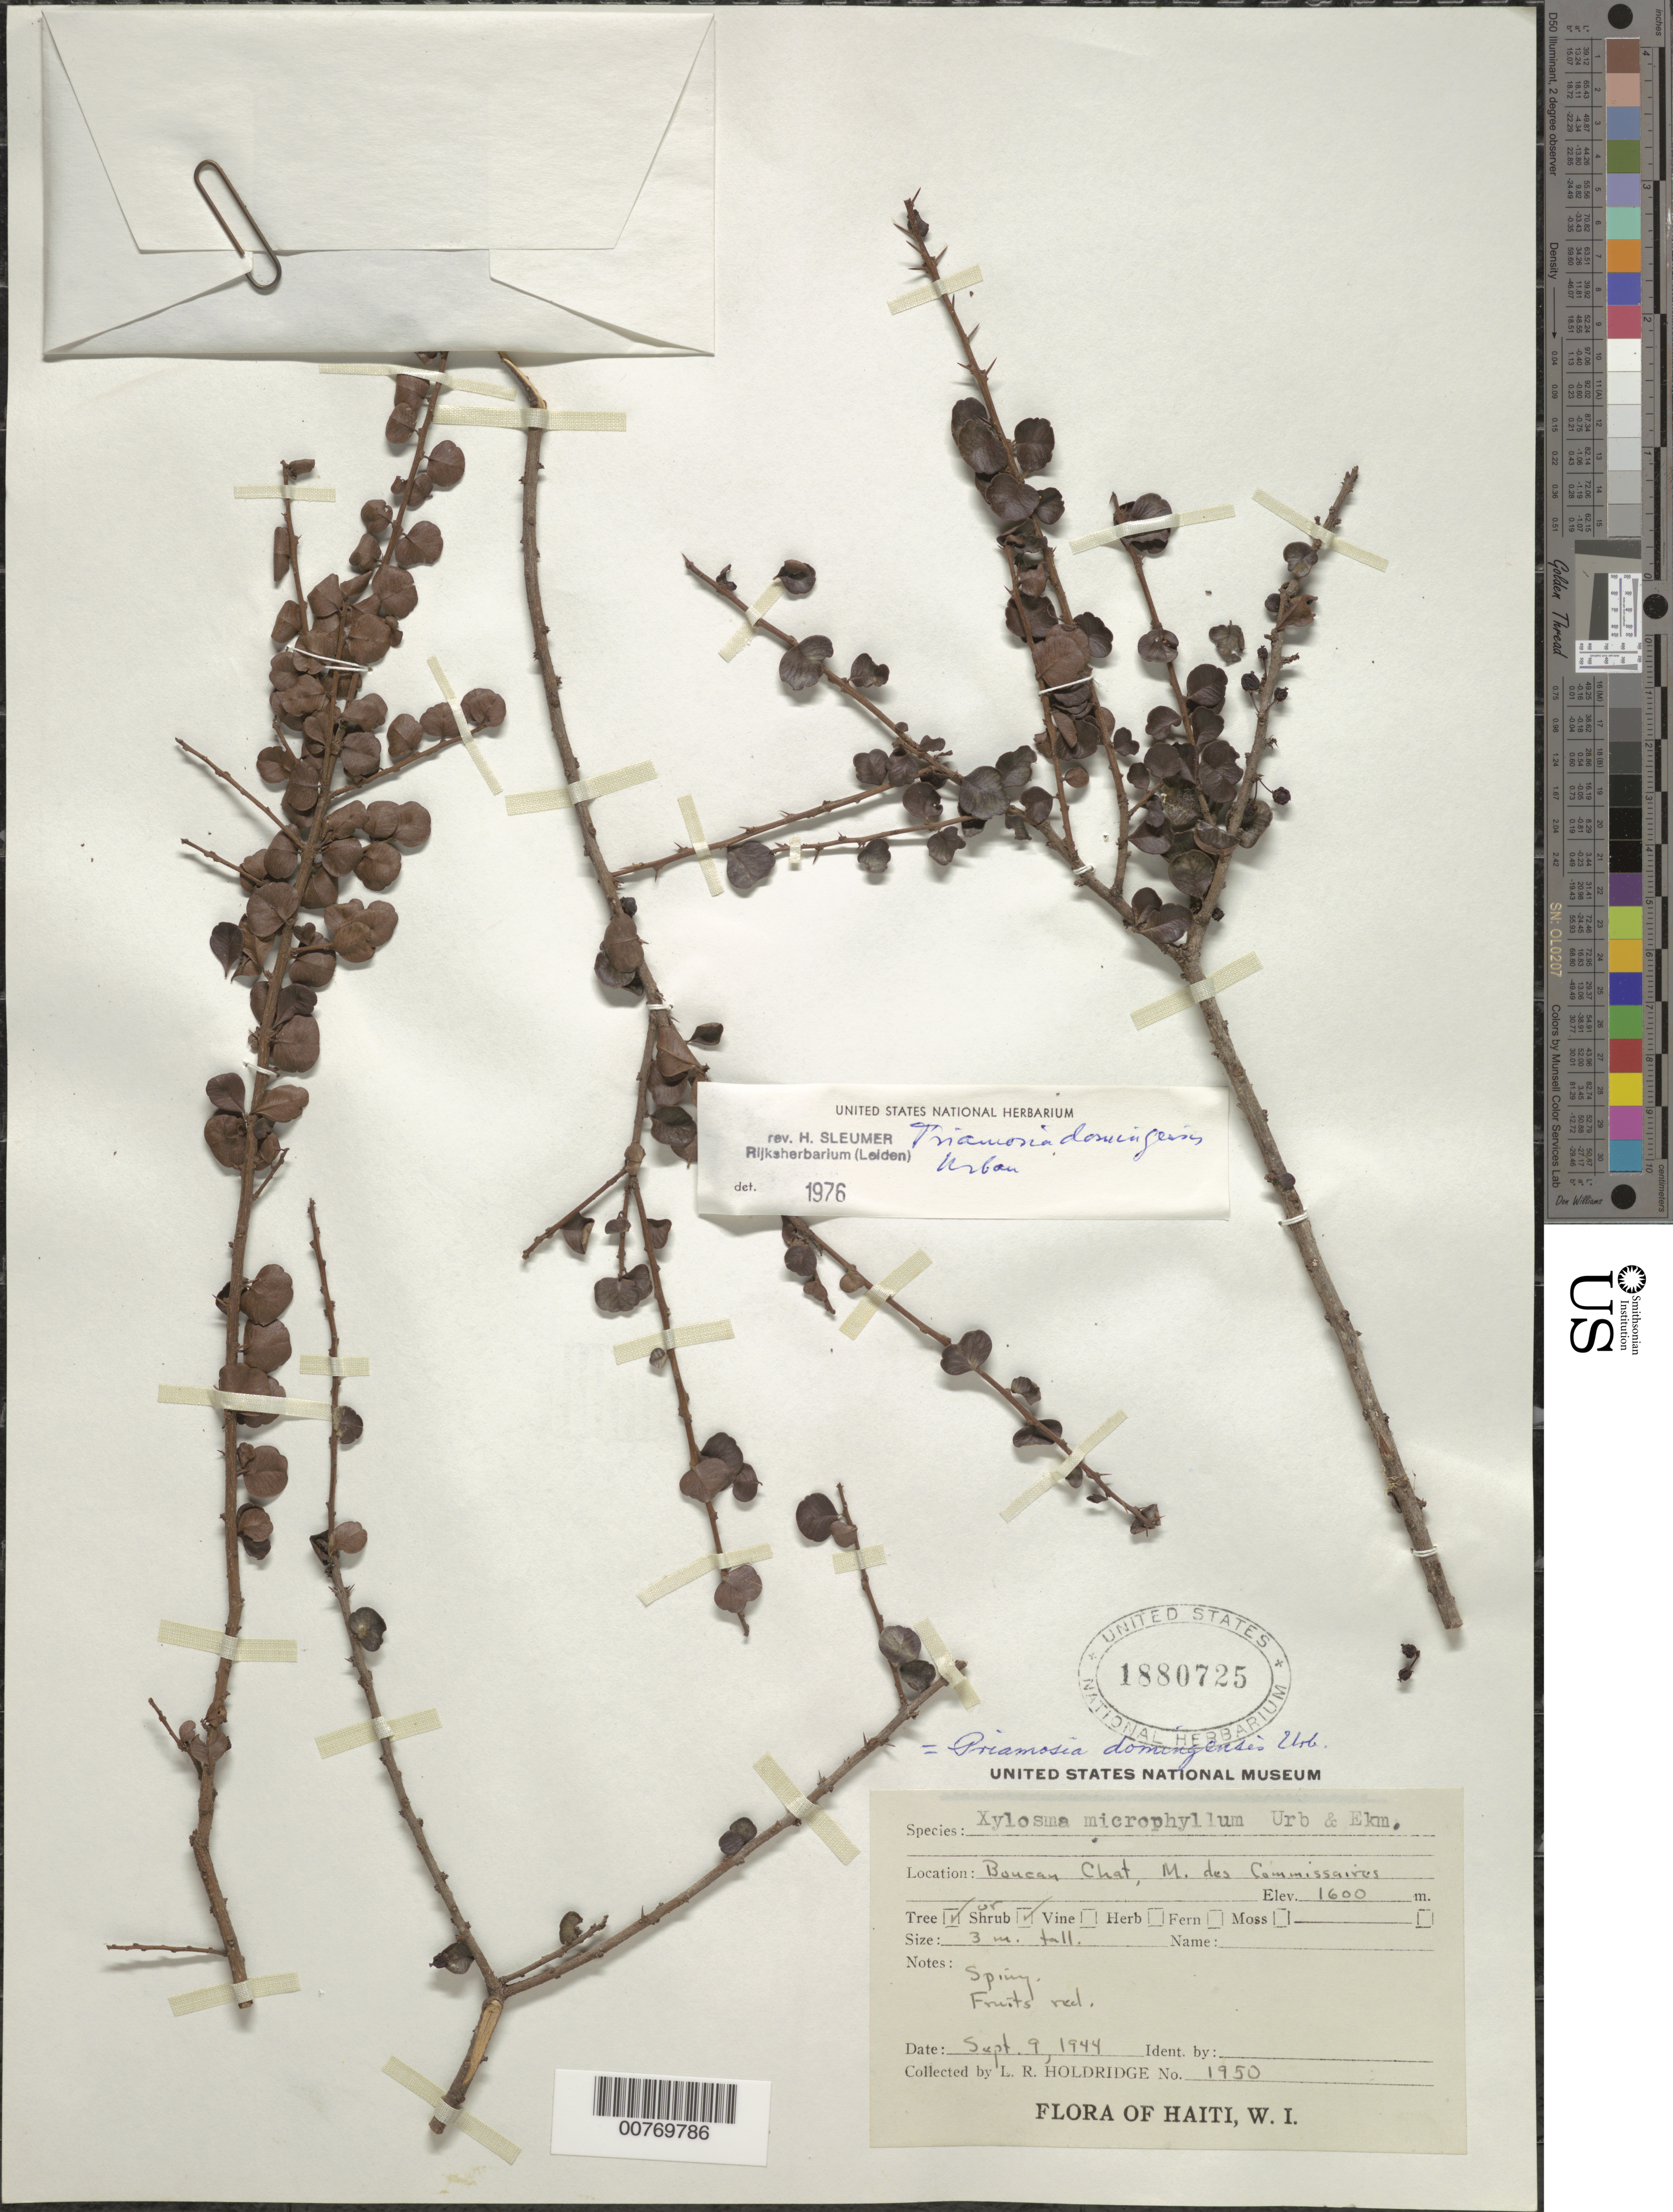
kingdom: Plantae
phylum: Tracheophyta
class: Magnoliopsida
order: Malpighiales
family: Salicaceae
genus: Xylosma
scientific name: Xylosma domingensis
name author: (Urb.) Alford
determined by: Sleumer, H. O.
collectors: L. Holdridge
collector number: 1950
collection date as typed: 09 Sep 1944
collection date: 1944-09-09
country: Haiti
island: Hispaniola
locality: Boucan Chat, M. des Commissaires.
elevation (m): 1600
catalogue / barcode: US 1880725